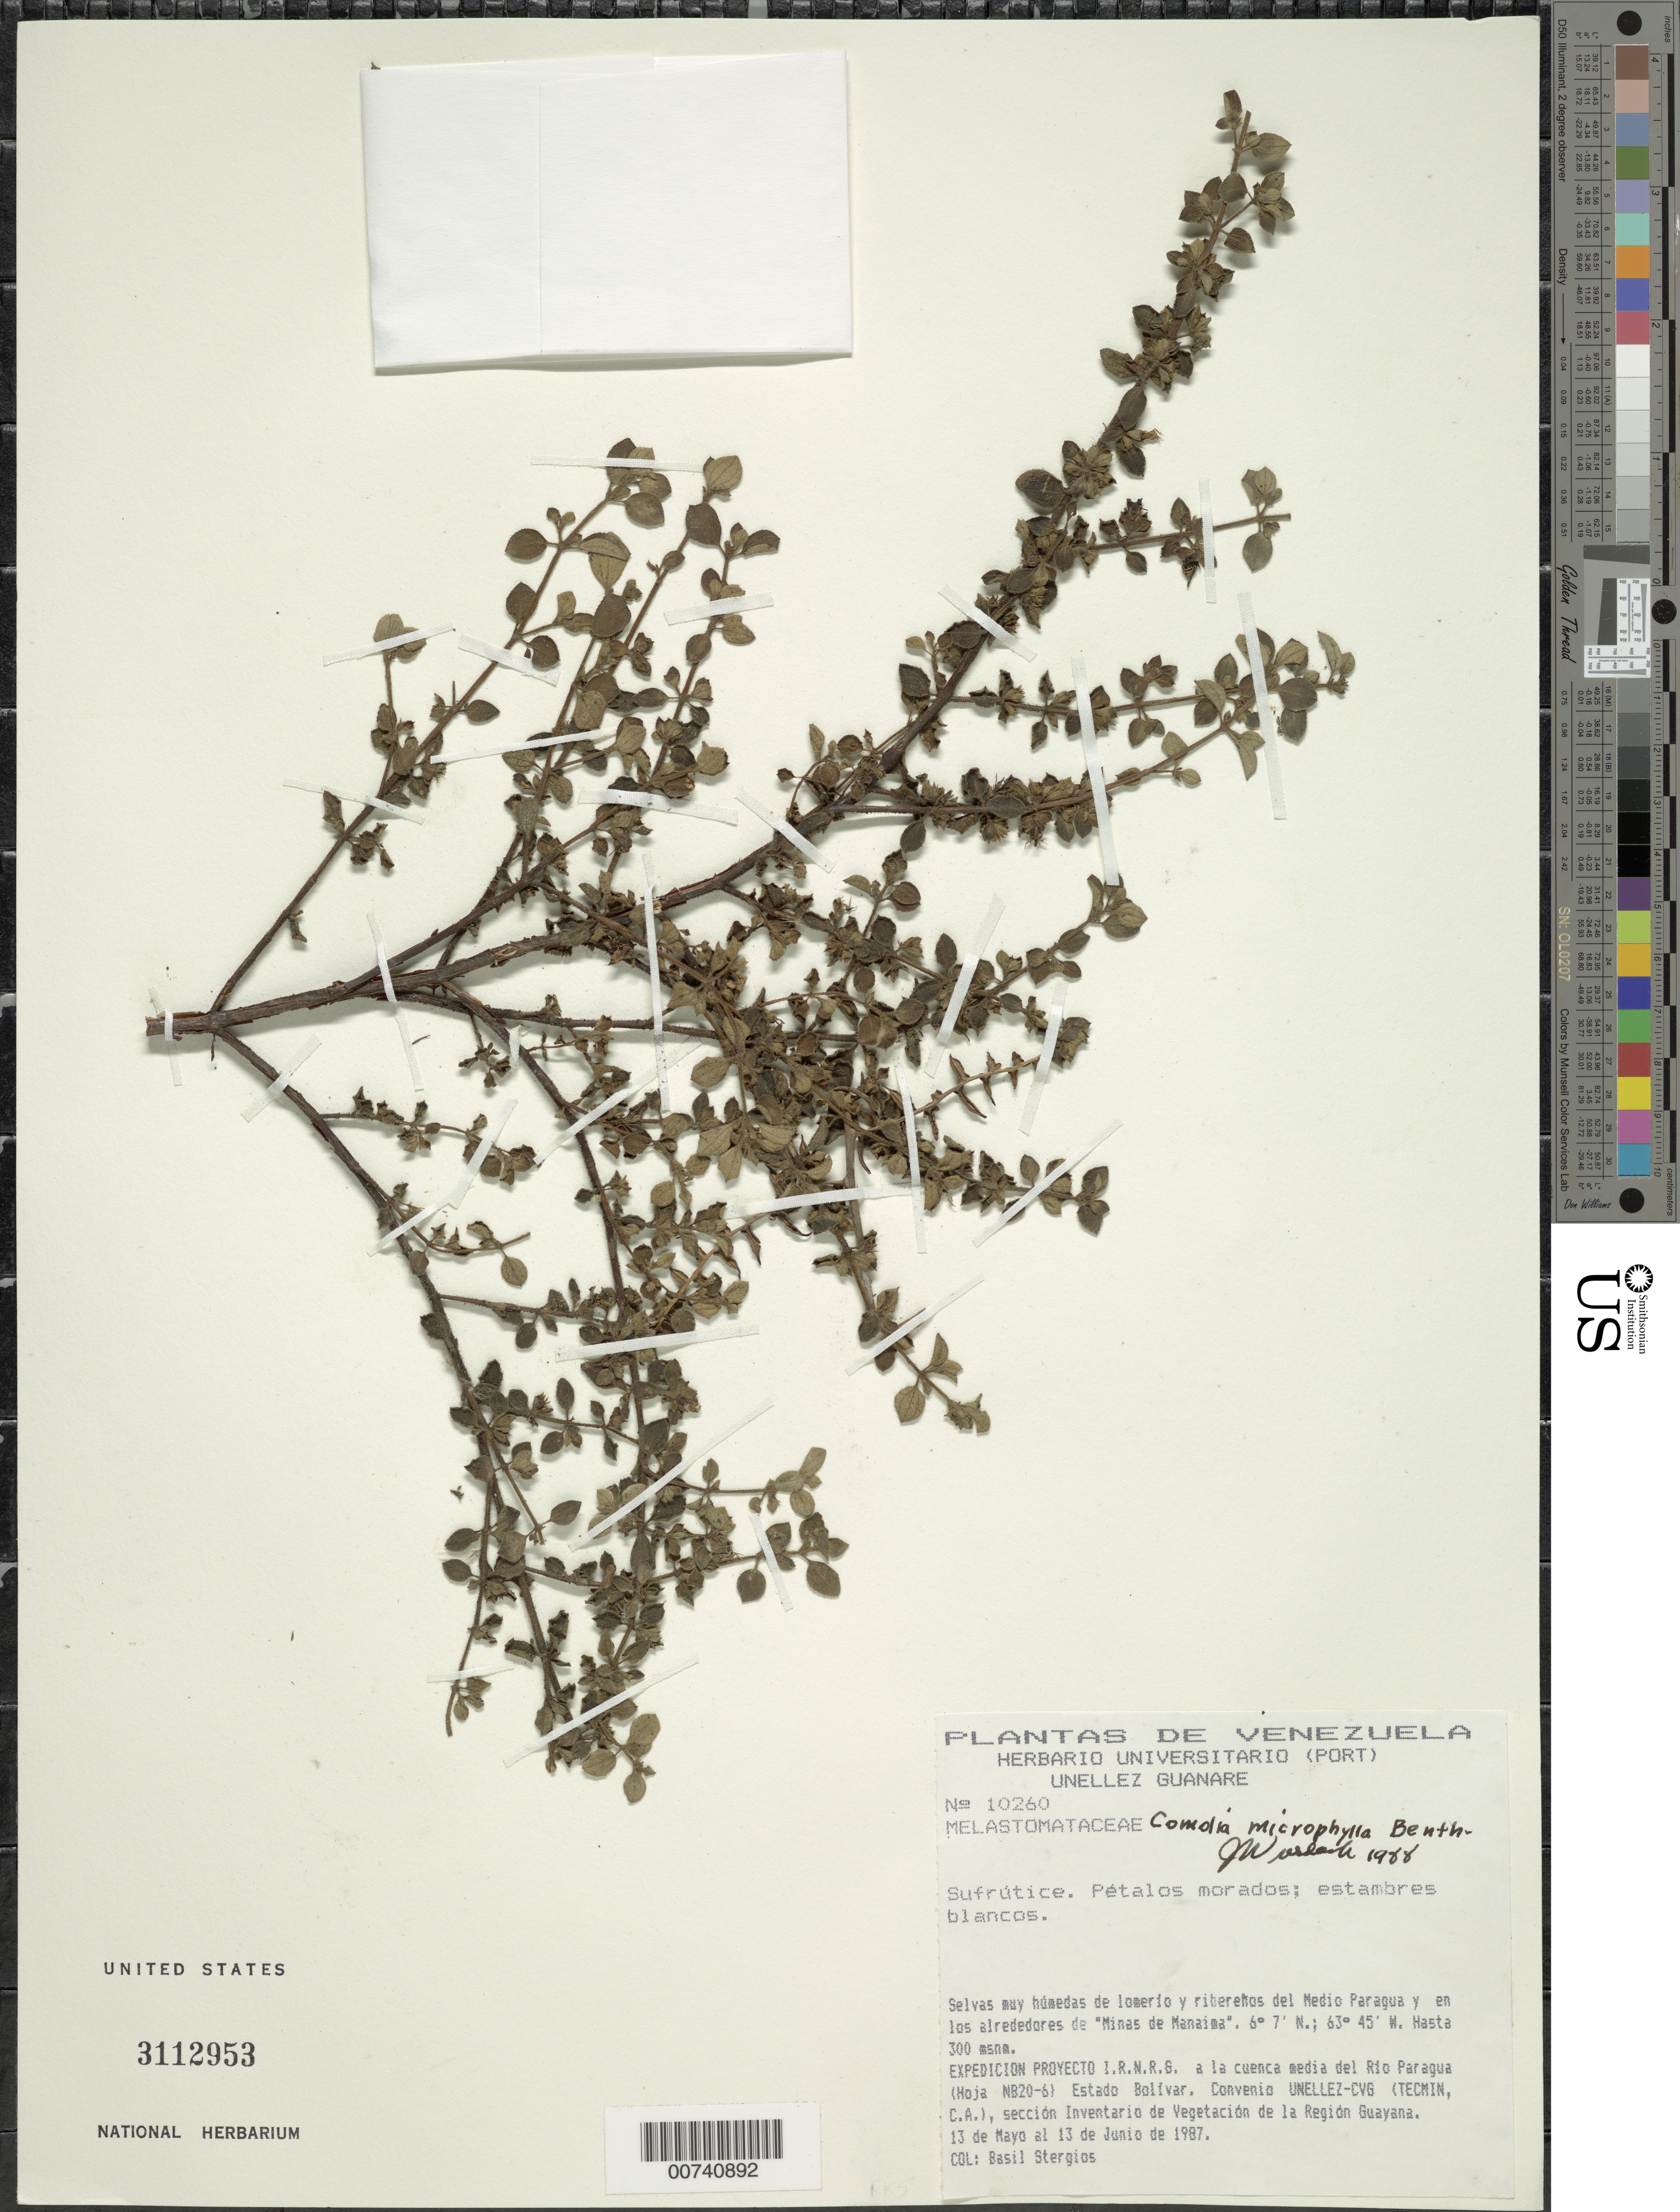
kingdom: Plantae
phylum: Tracheophyta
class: Magnoliopsida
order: Myrtales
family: Melastomataceae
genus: Comolia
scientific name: Comolia microphylla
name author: Benth.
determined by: Wurdack, John J., (US), US (UNITED STATES)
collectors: B. G. Stergios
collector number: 10260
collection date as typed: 13-May-87 to 13-Jun-87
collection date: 1987-05-13/1987-06-13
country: Venezuela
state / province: Bolívar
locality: Río Paragua, Medio Paragua y Minas de Manaima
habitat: Selvas muy húmedas de lomerio y riberenos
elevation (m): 300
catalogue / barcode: US 3112953